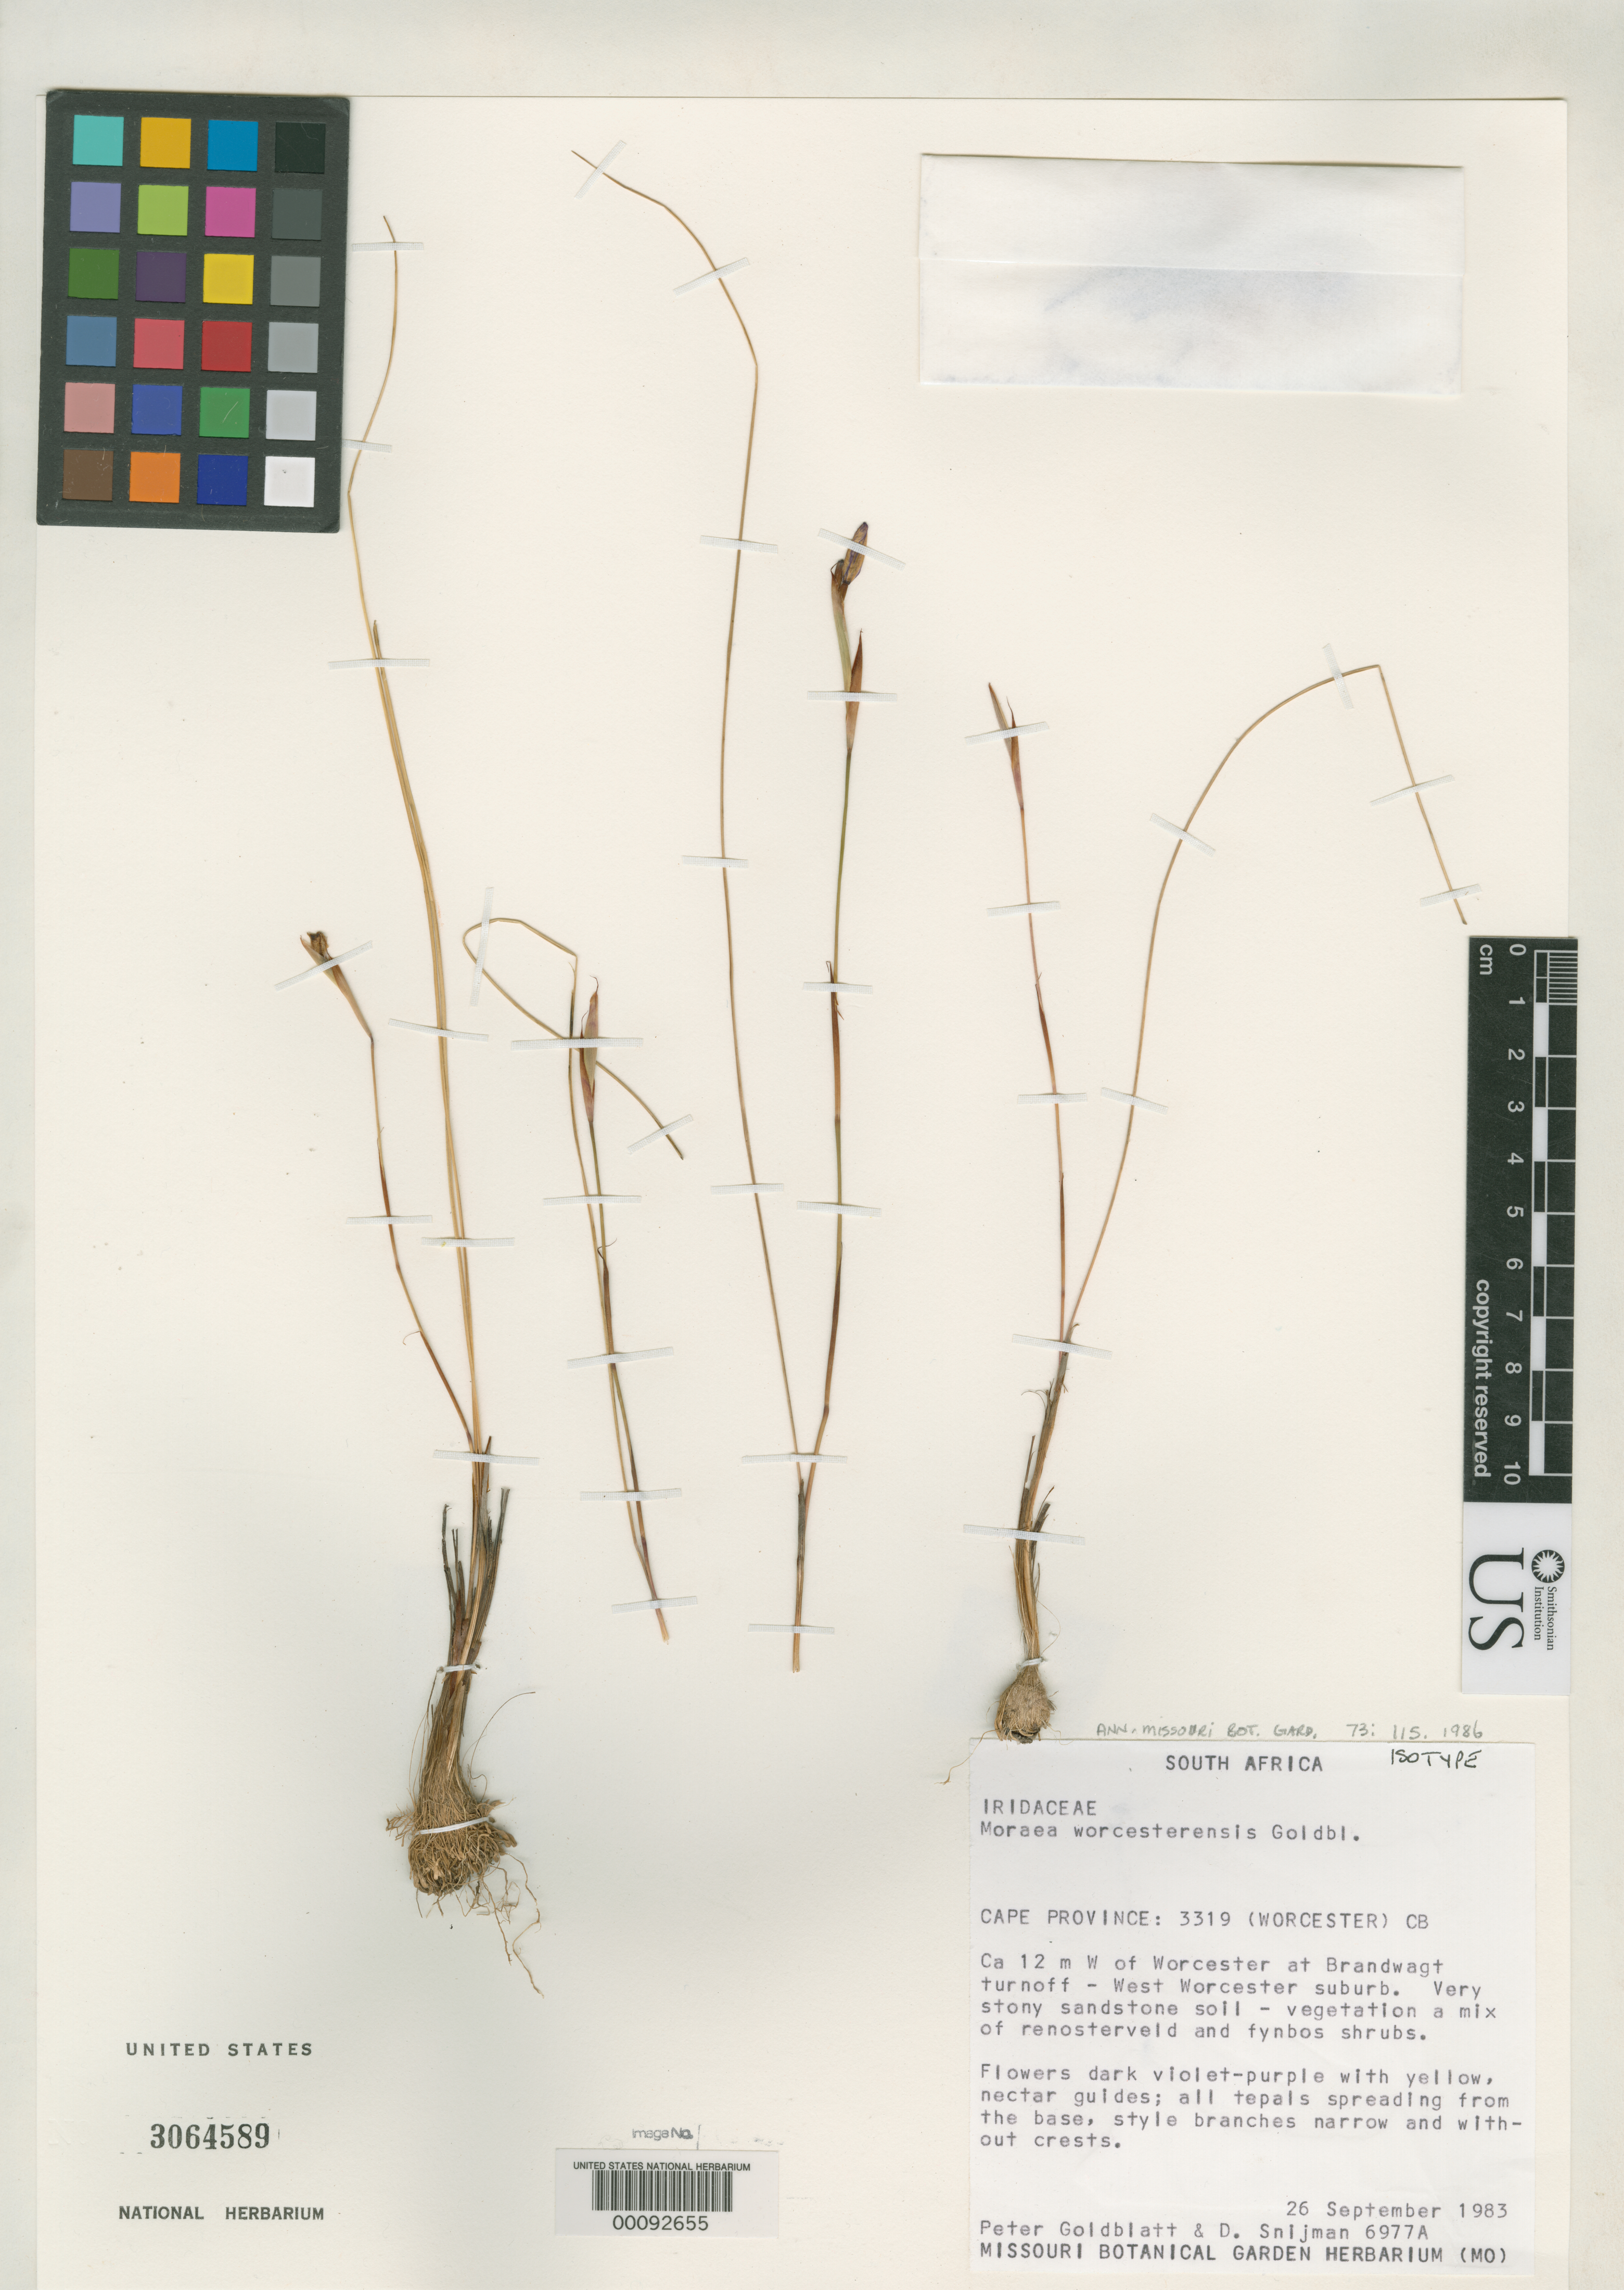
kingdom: Plantae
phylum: Tracheophyta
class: Liliopsida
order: Asparagales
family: Iridaceae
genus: Moraea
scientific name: Moraea worcesterensis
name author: Goldblatt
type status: Isotype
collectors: P. Goldblatt & D. Snijman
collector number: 6977 a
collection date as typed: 26 Sep 1983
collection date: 1983-09-26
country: South Africa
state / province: Western Cape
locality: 12 mi W of Worcester at Brandwagt turnoff.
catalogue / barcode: US 3064589